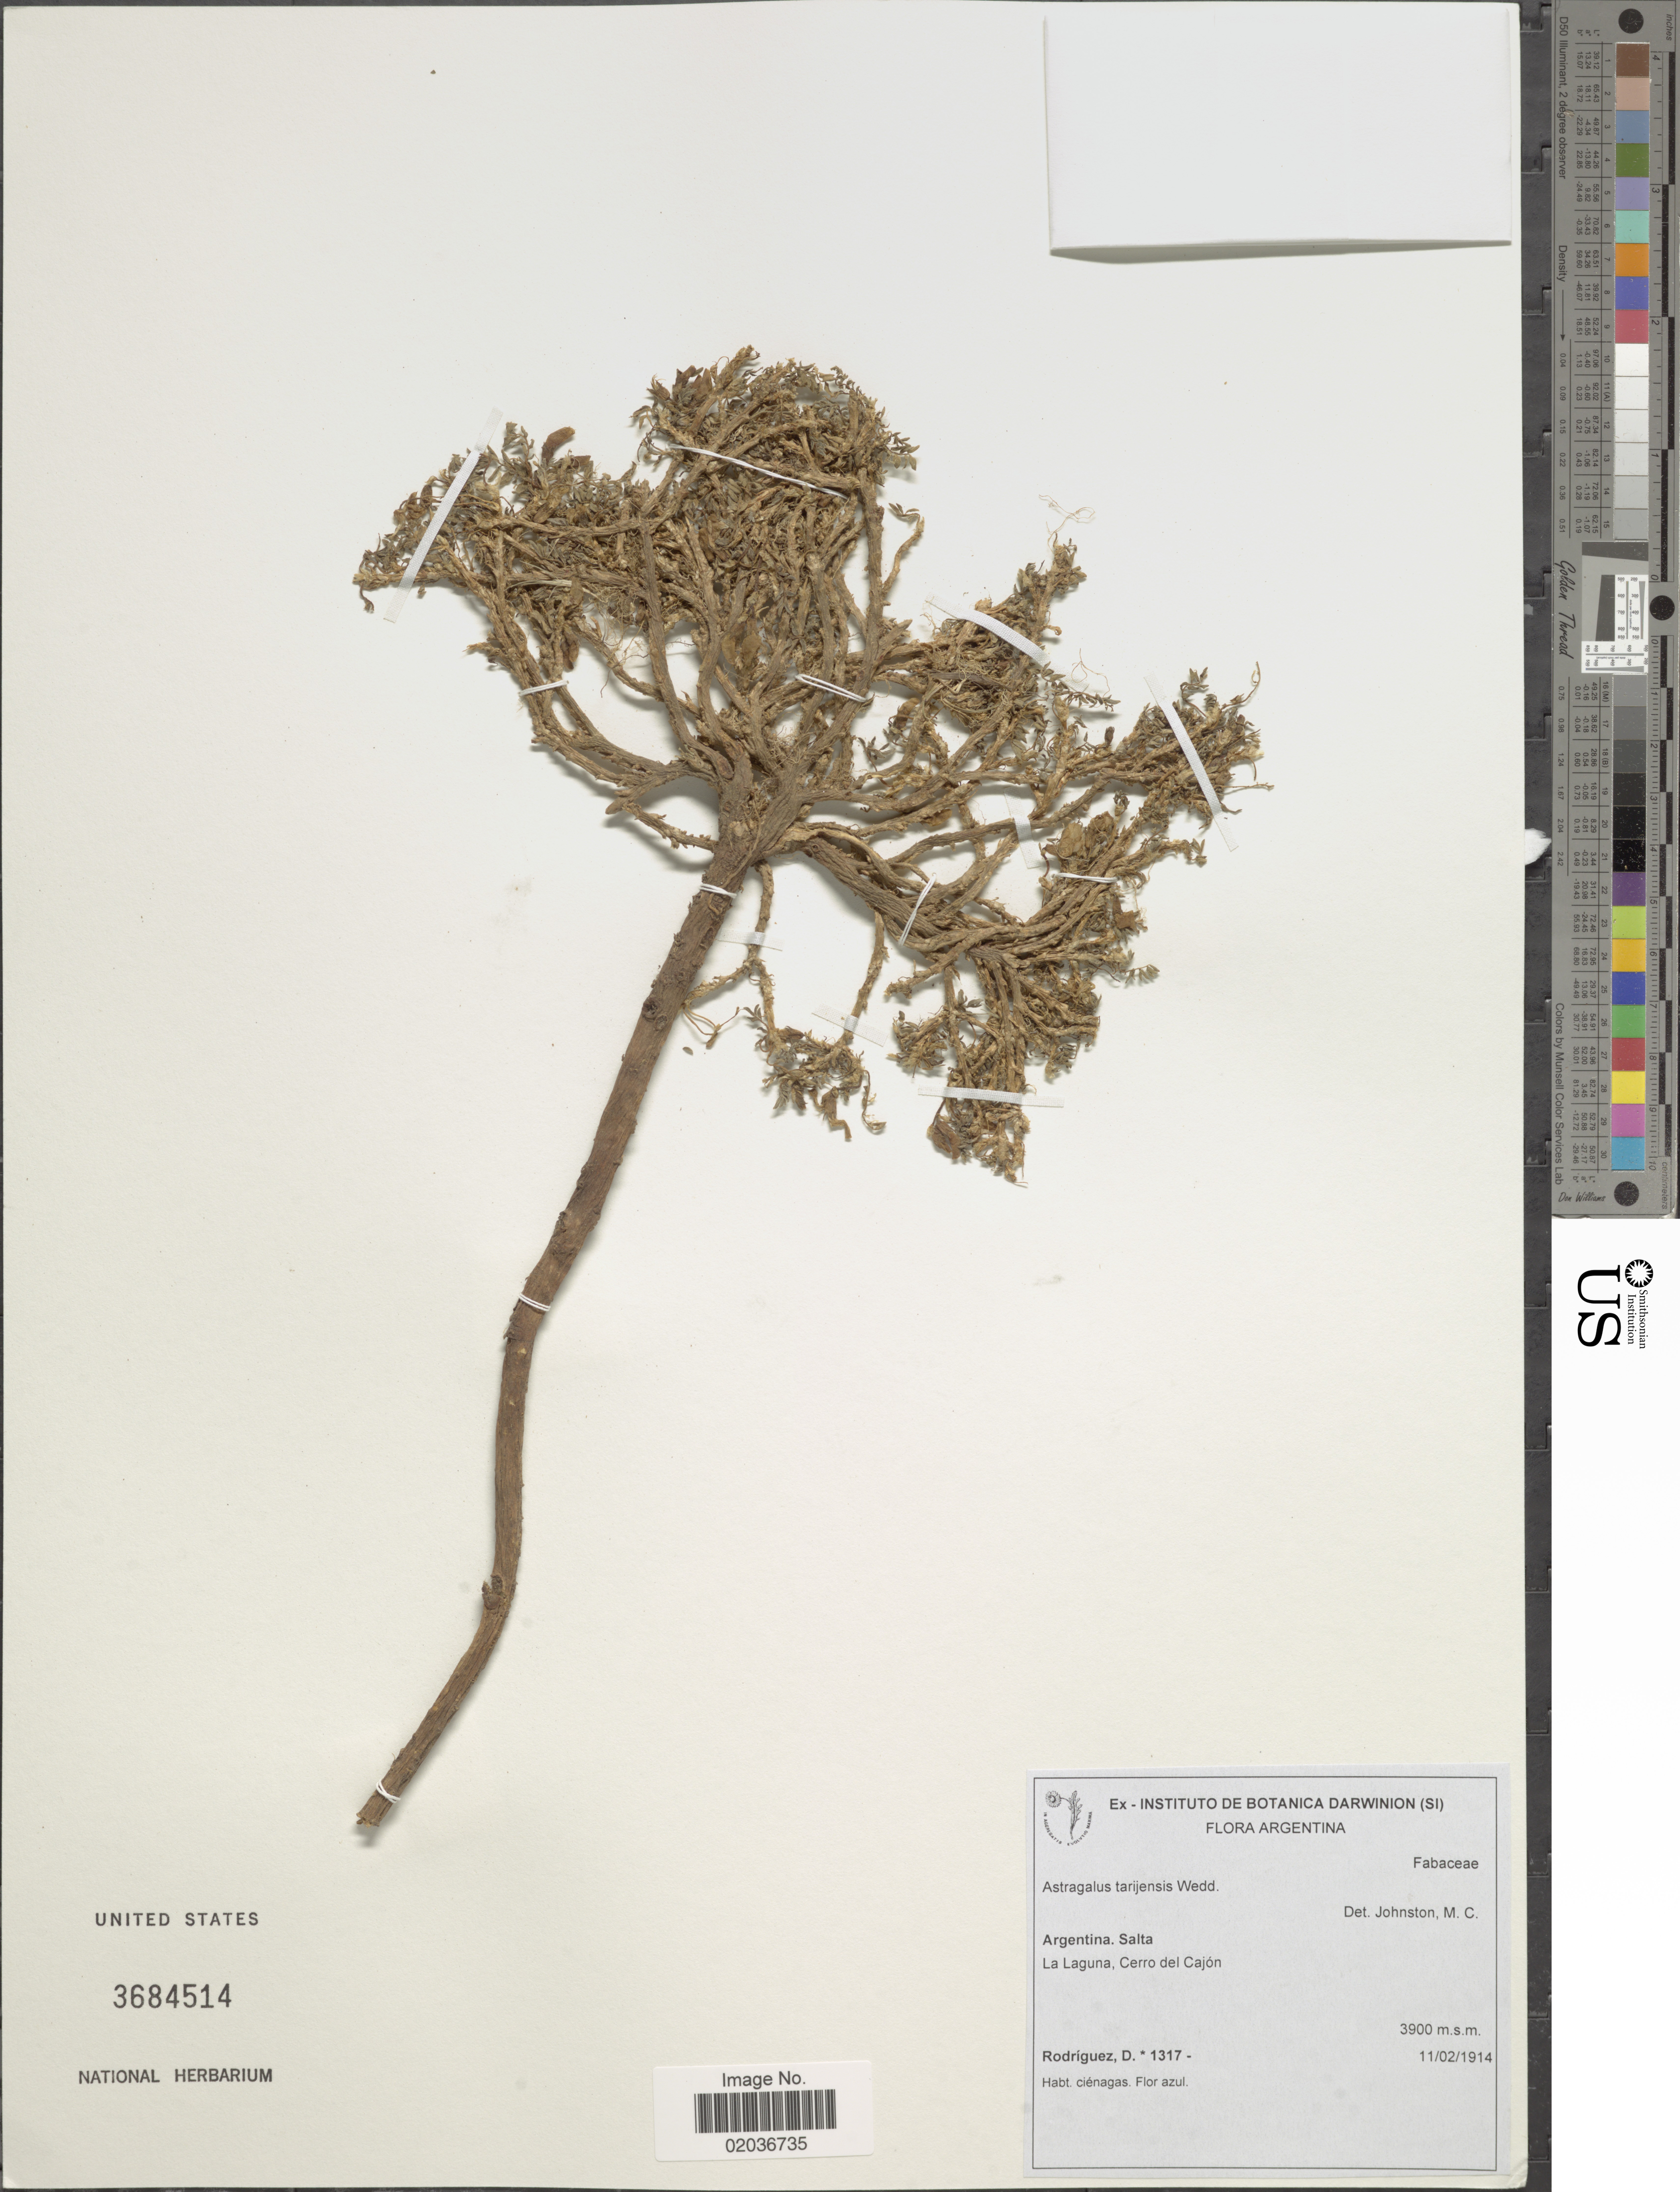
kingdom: Plantae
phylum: Tracheophyta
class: Magnoliopsida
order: Fabales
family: Fabaceae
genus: Astragalus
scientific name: Astragalus tarijensis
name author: Wedd.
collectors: D. Rodriguez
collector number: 1317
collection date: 1914-02-11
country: Argentina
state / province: Salta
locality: Salta, La Laguna, Cerro del Cajón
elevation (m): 3900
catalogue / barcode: US 3684514